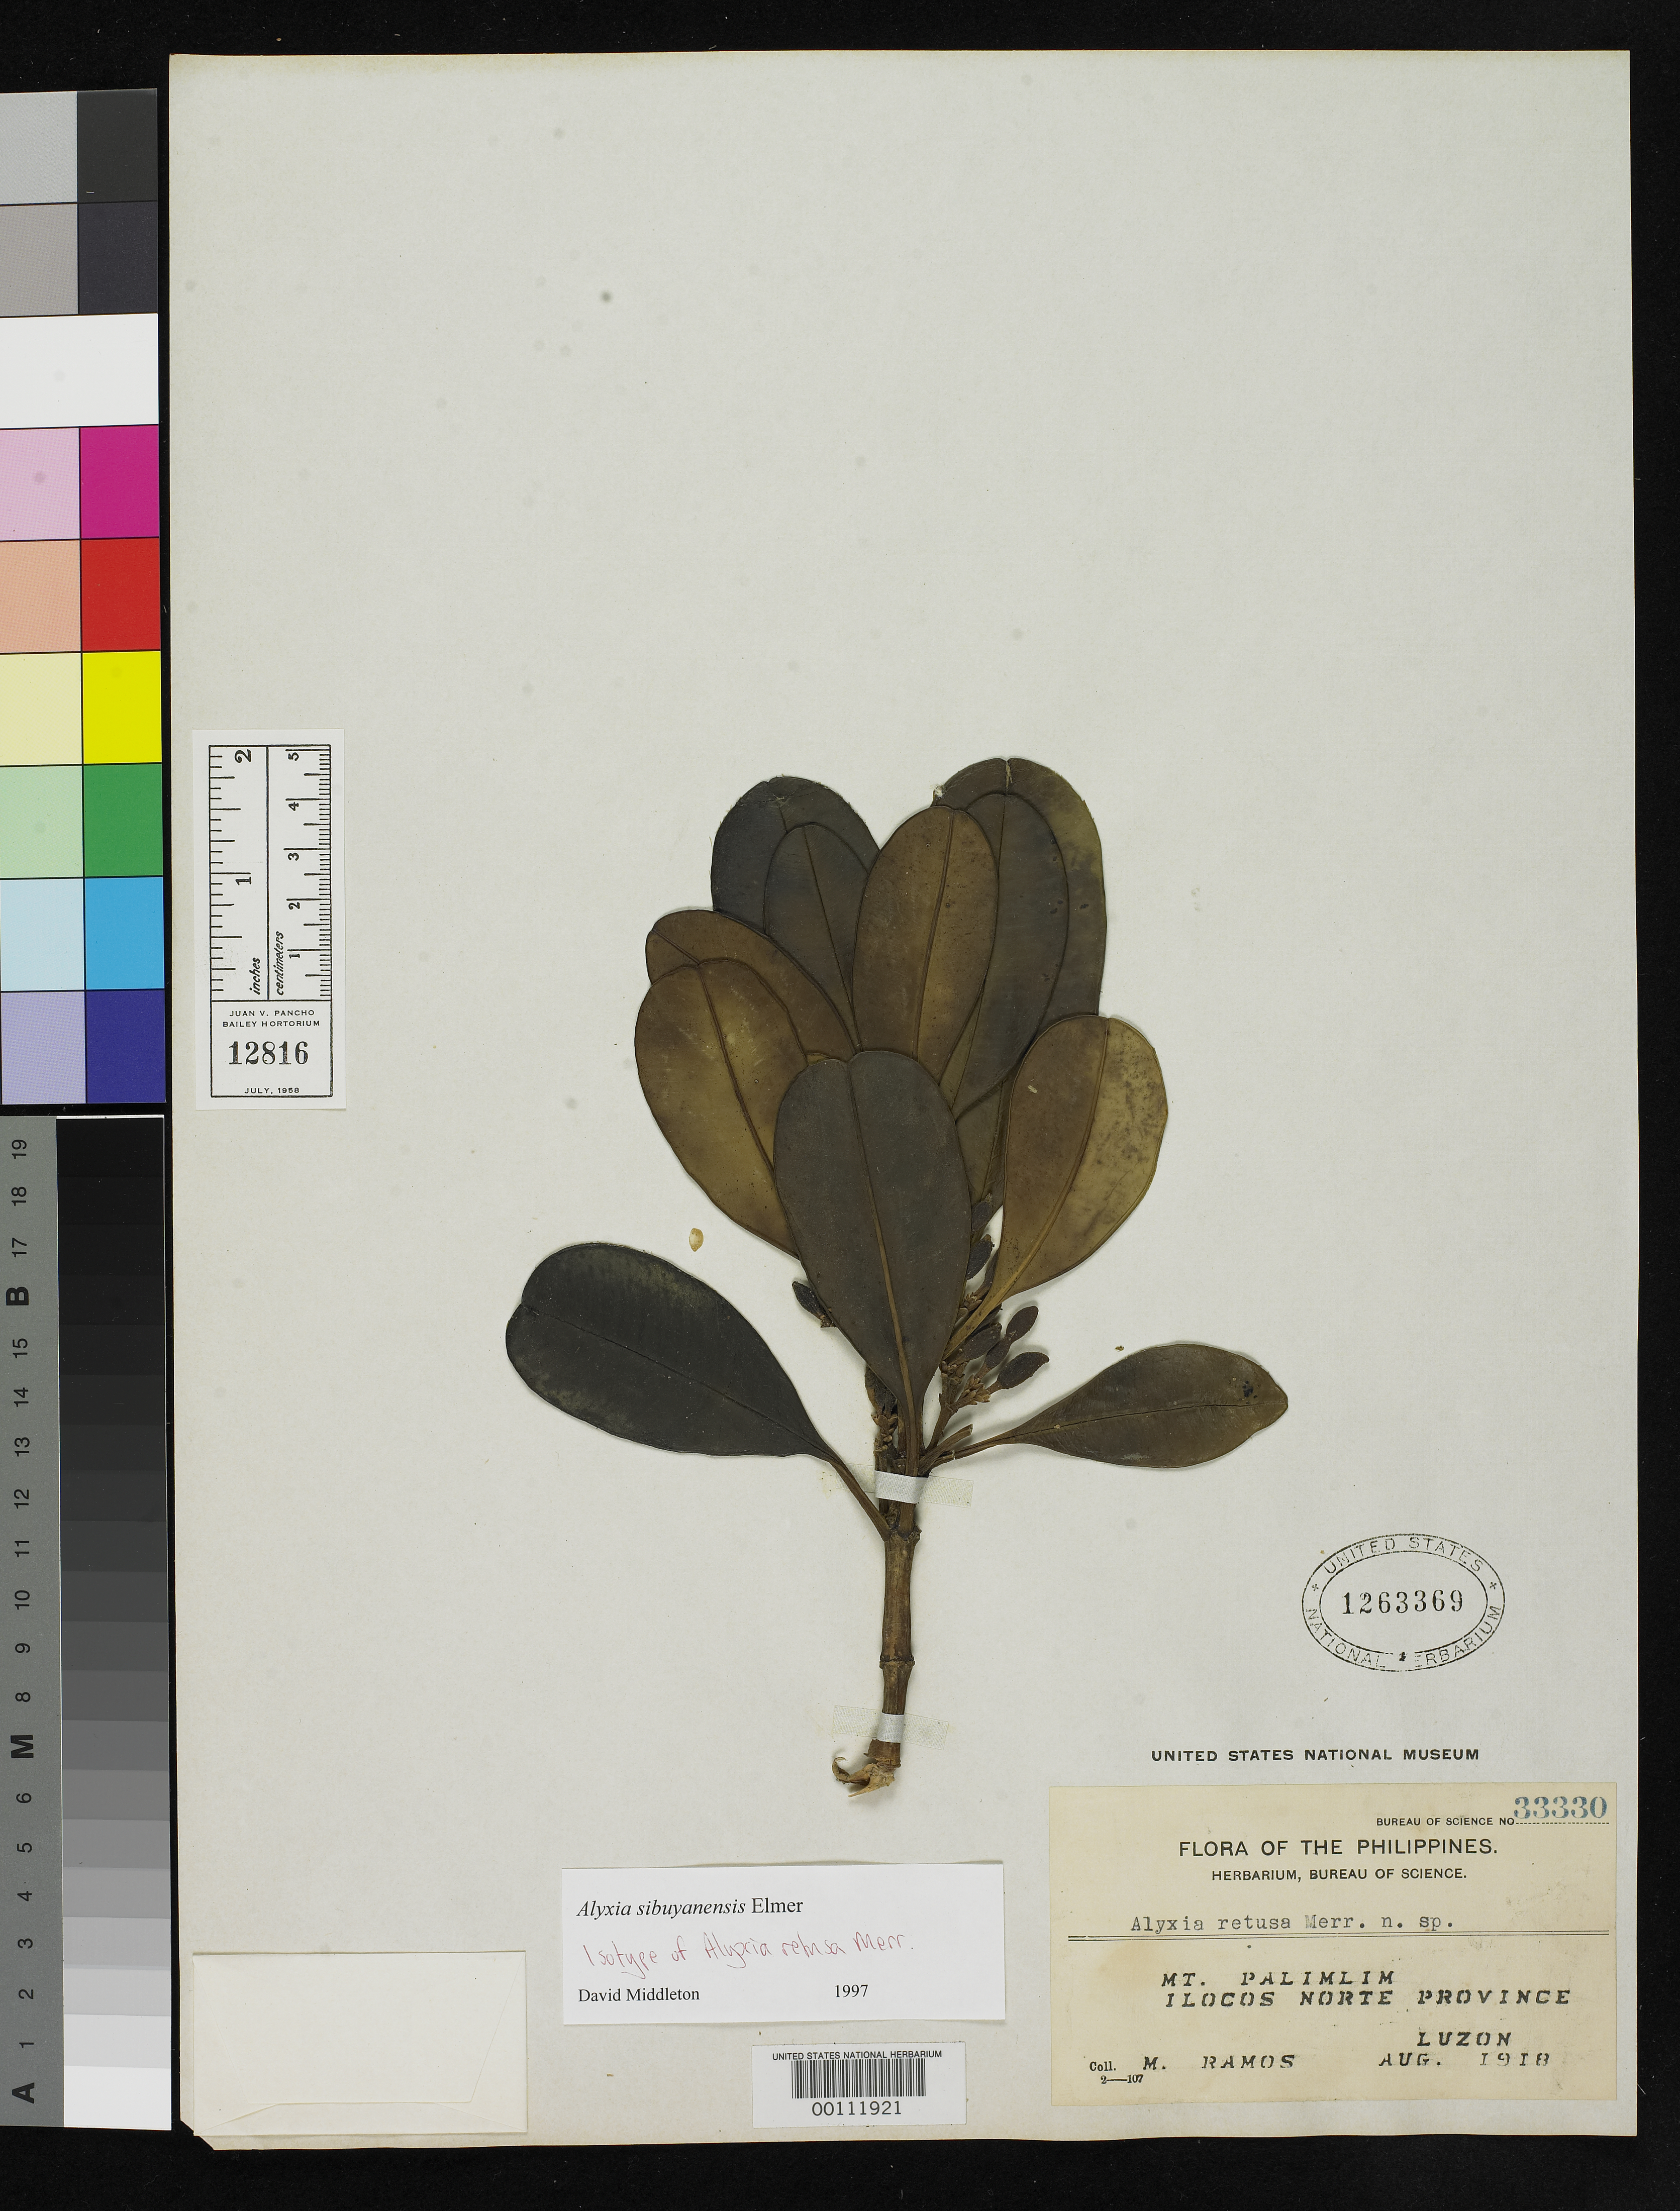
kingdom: Plantae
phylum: Tracheophyta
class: Magnoliopsida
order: Gentianales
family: Apocynaceae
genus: Alyxia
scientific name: Alyxia retusa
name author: Merr.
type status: Isotype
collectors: M. Ramos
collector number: Bur. Sci. 33330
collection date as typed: Aug 1918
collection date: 1918-08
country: Philippines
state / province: Ilocos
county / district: Ilocos Norte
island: Luzon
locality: Mt. Palimlim.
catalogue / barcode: US 1263369